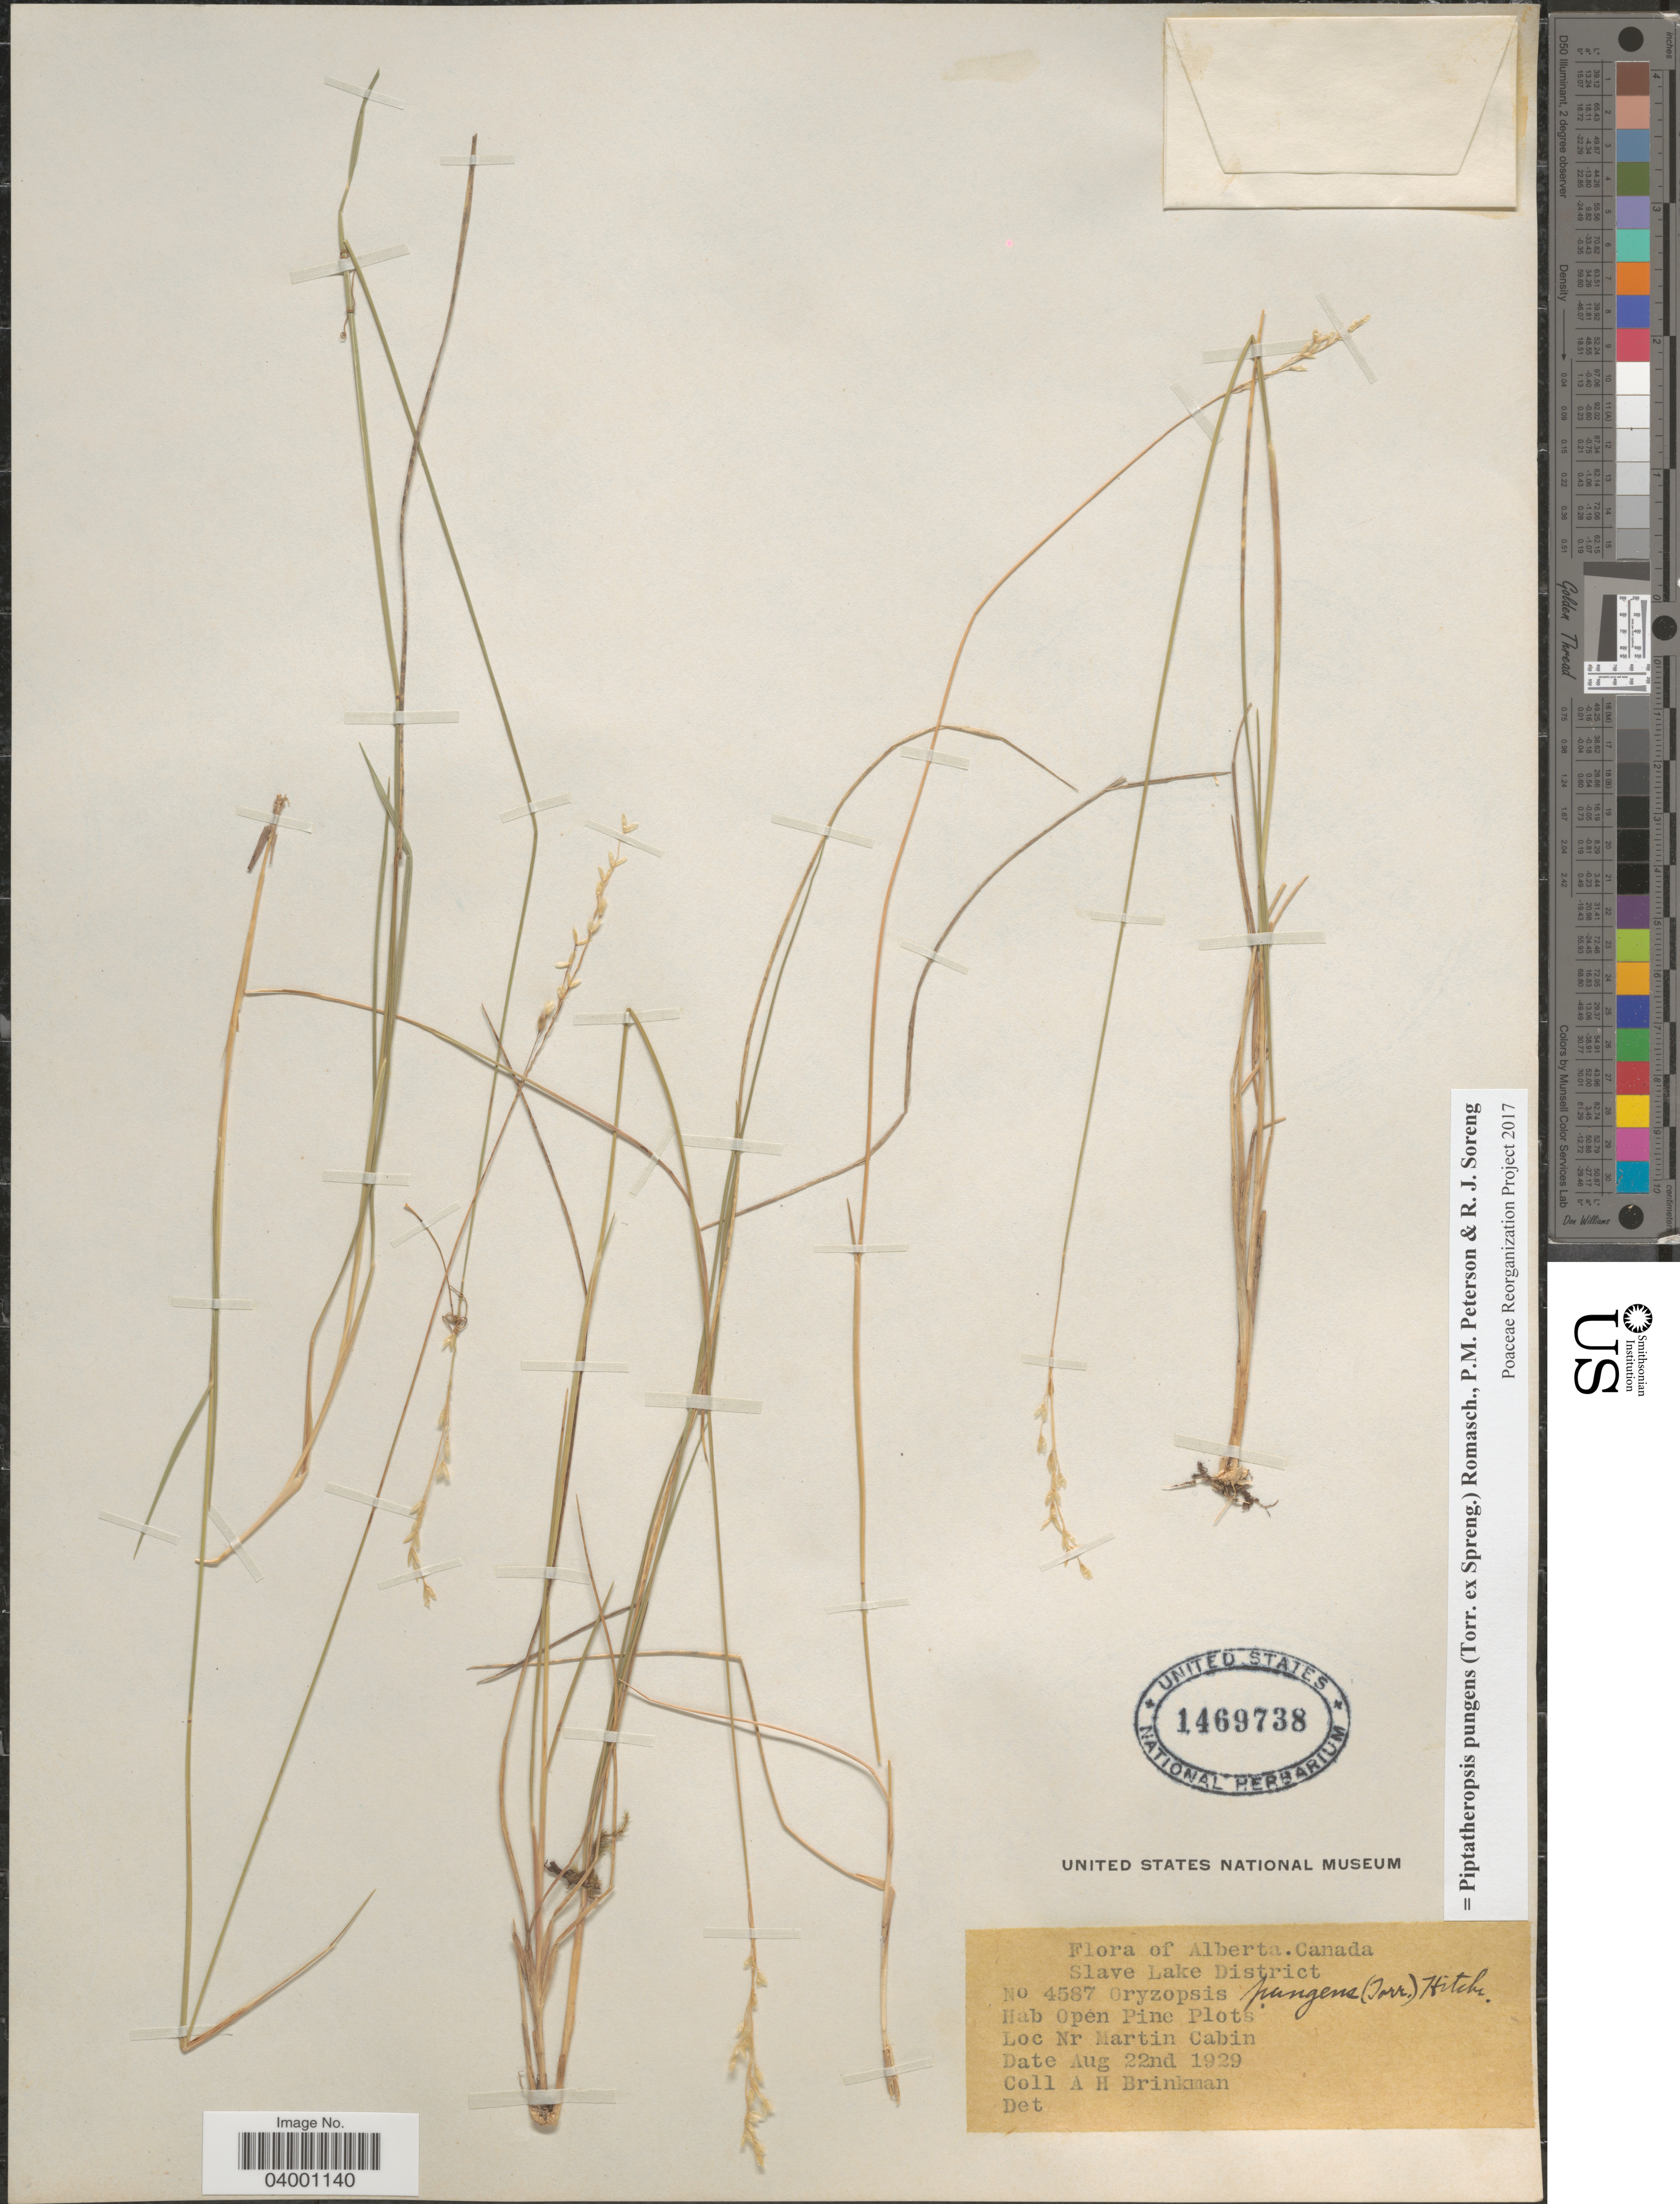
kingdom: Plantae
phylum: Tracheophyta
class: Liliopsida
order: Poales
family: Poaceae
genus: Piptatheropsis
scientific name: Piptatheropsis pungens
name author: (Torr. ex Spreng.) Romasch. et al.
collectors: A. Brinkman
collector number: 4587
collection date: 1929-08-22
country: Canada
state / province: Alberta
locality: Slave Lake District. Nr Martin Cabin.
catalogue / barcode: US 1469738